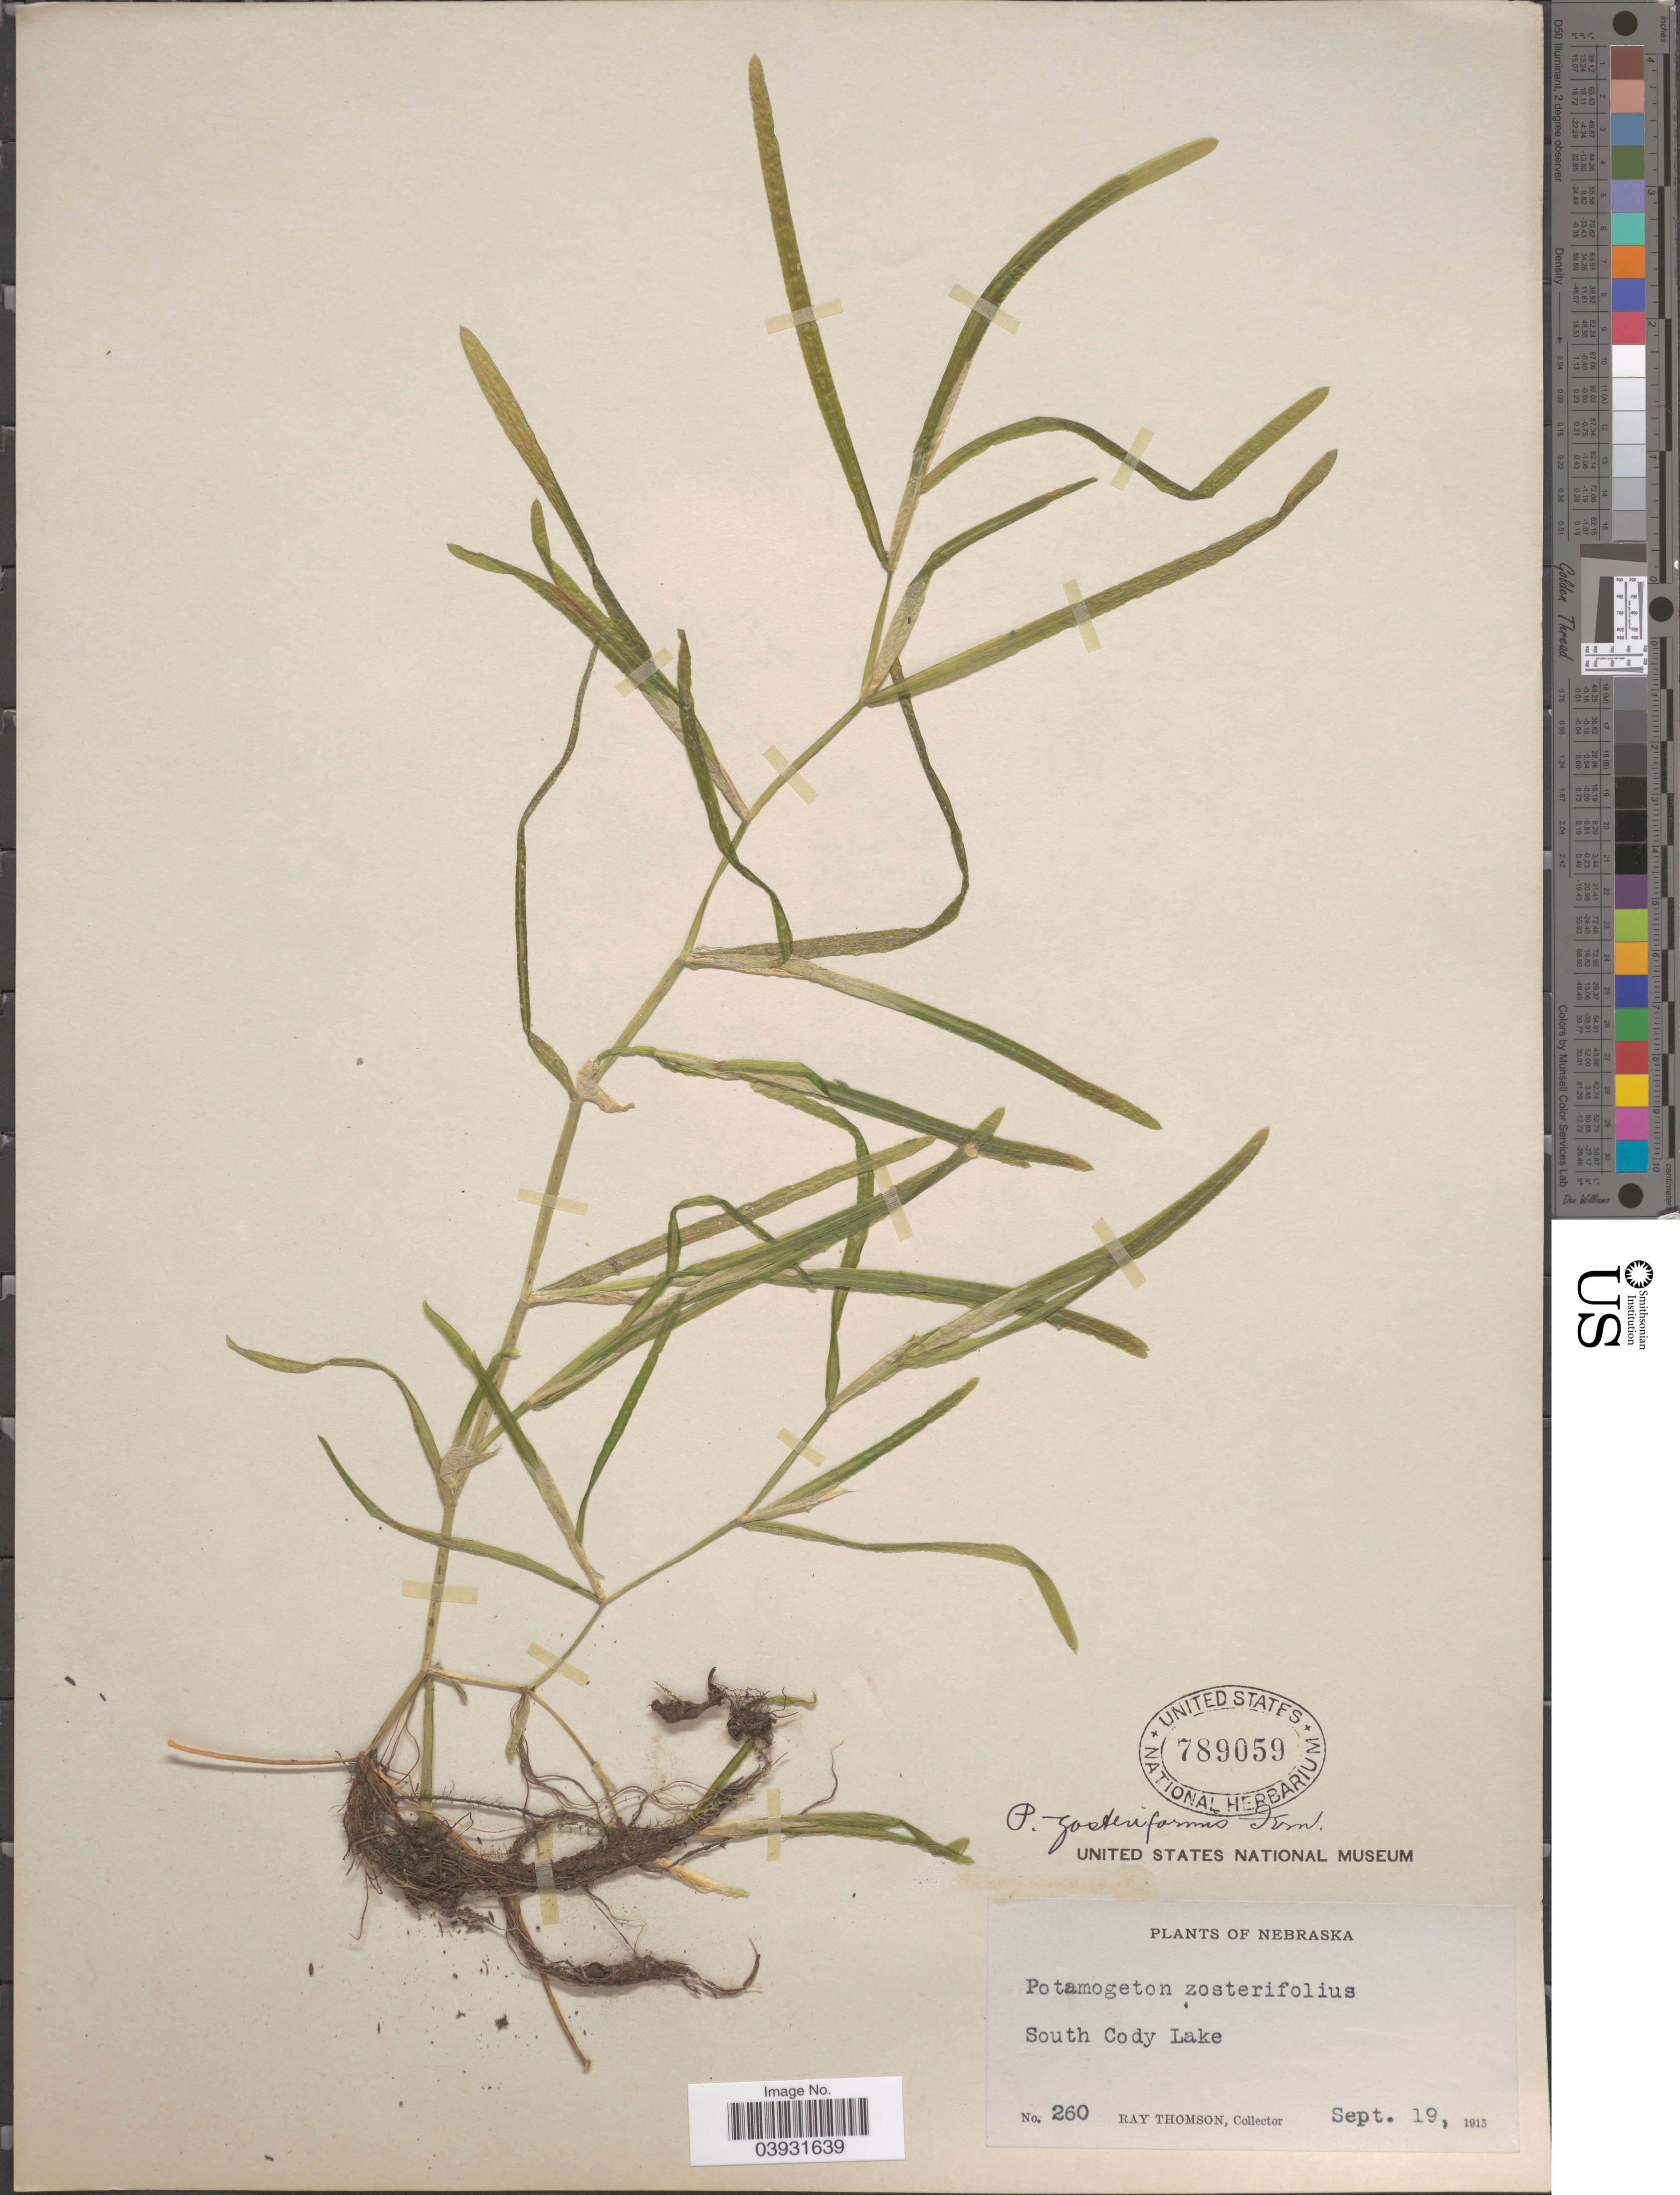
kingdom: Plantae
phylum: Tracheophyta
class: Liliopsida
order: Alismatales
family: Potamogetonaceae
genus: Potamogeton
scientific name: Potamogeton zosterifolius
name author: Schumach.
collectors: R. Thomson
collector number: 260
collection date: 1915-09-19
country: United States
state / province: Nebraska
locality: South Cody Lake.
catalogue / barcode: US 789059